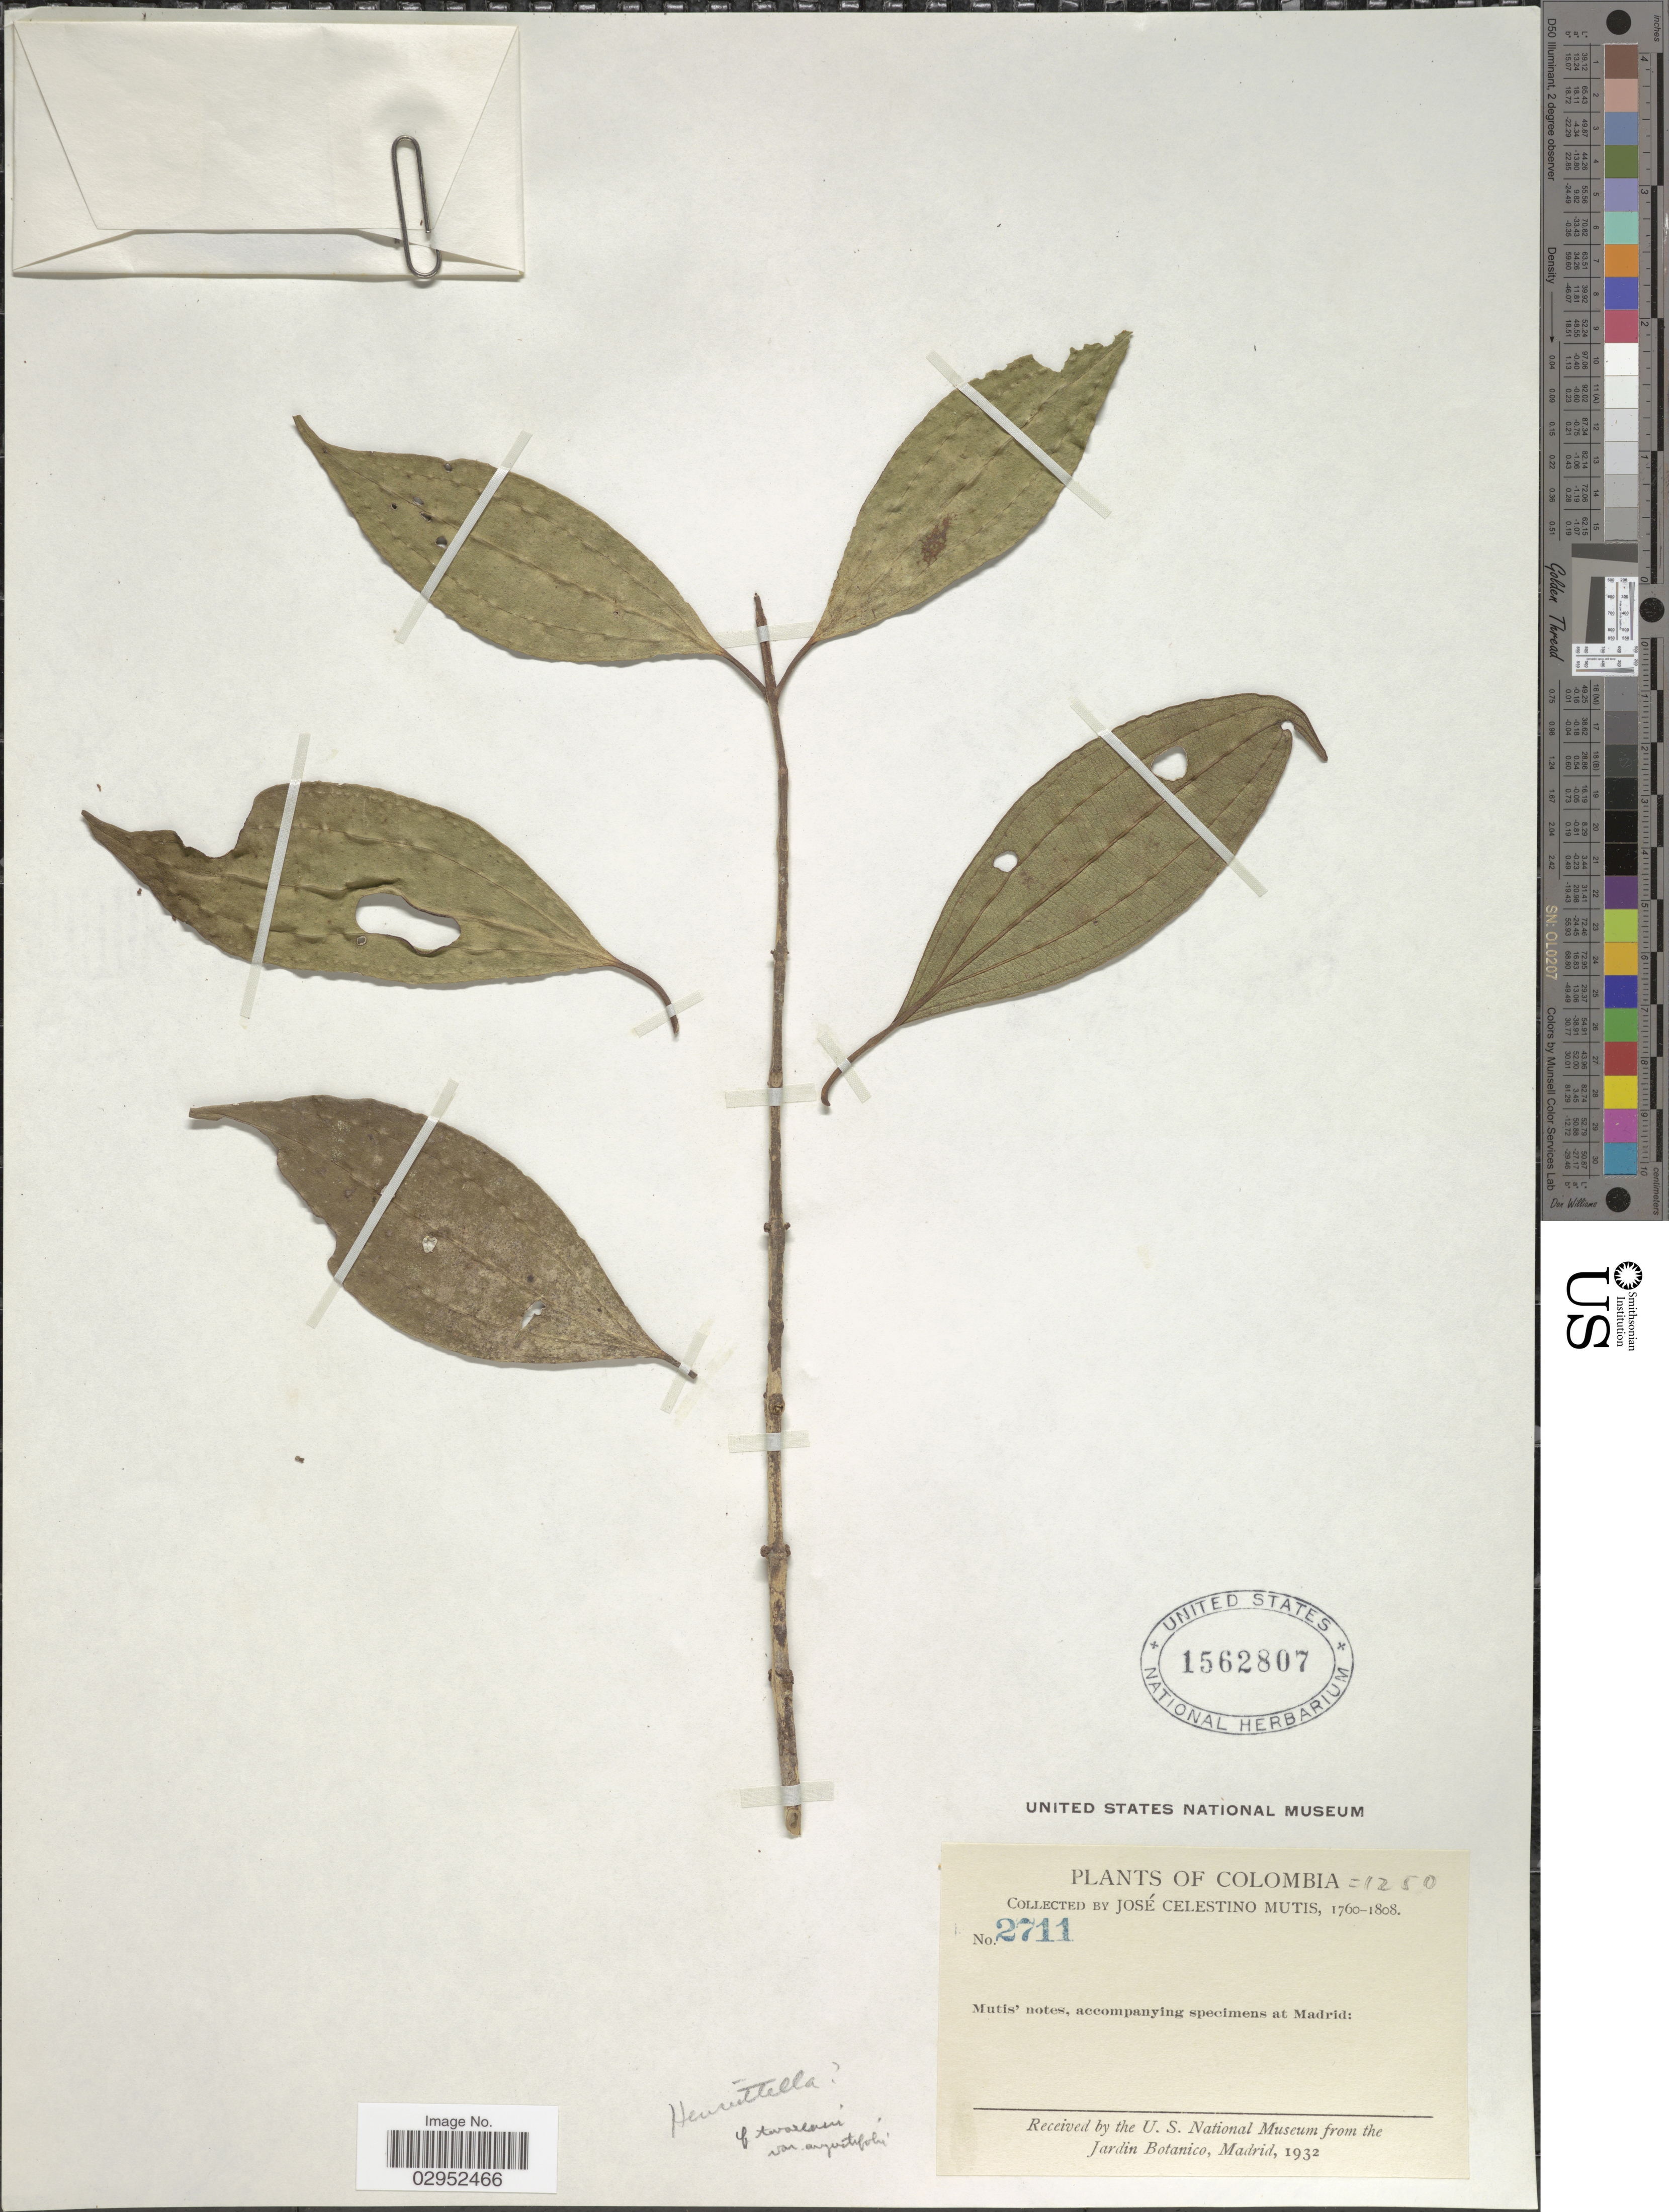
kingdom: Plantae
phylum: Tracheophyta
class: Magnoliopsida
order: Myrtales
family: Melastomataceae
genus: Henriettea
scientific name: Henriettea sp.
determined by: Strong, Mark T., (BOT), Smithsonian Institution - National Museum of Natural History (UNITED STATES)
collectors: J. C. B. Mutis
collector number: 2711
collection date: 1760/1808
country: Colombia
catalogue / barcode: US 1562807